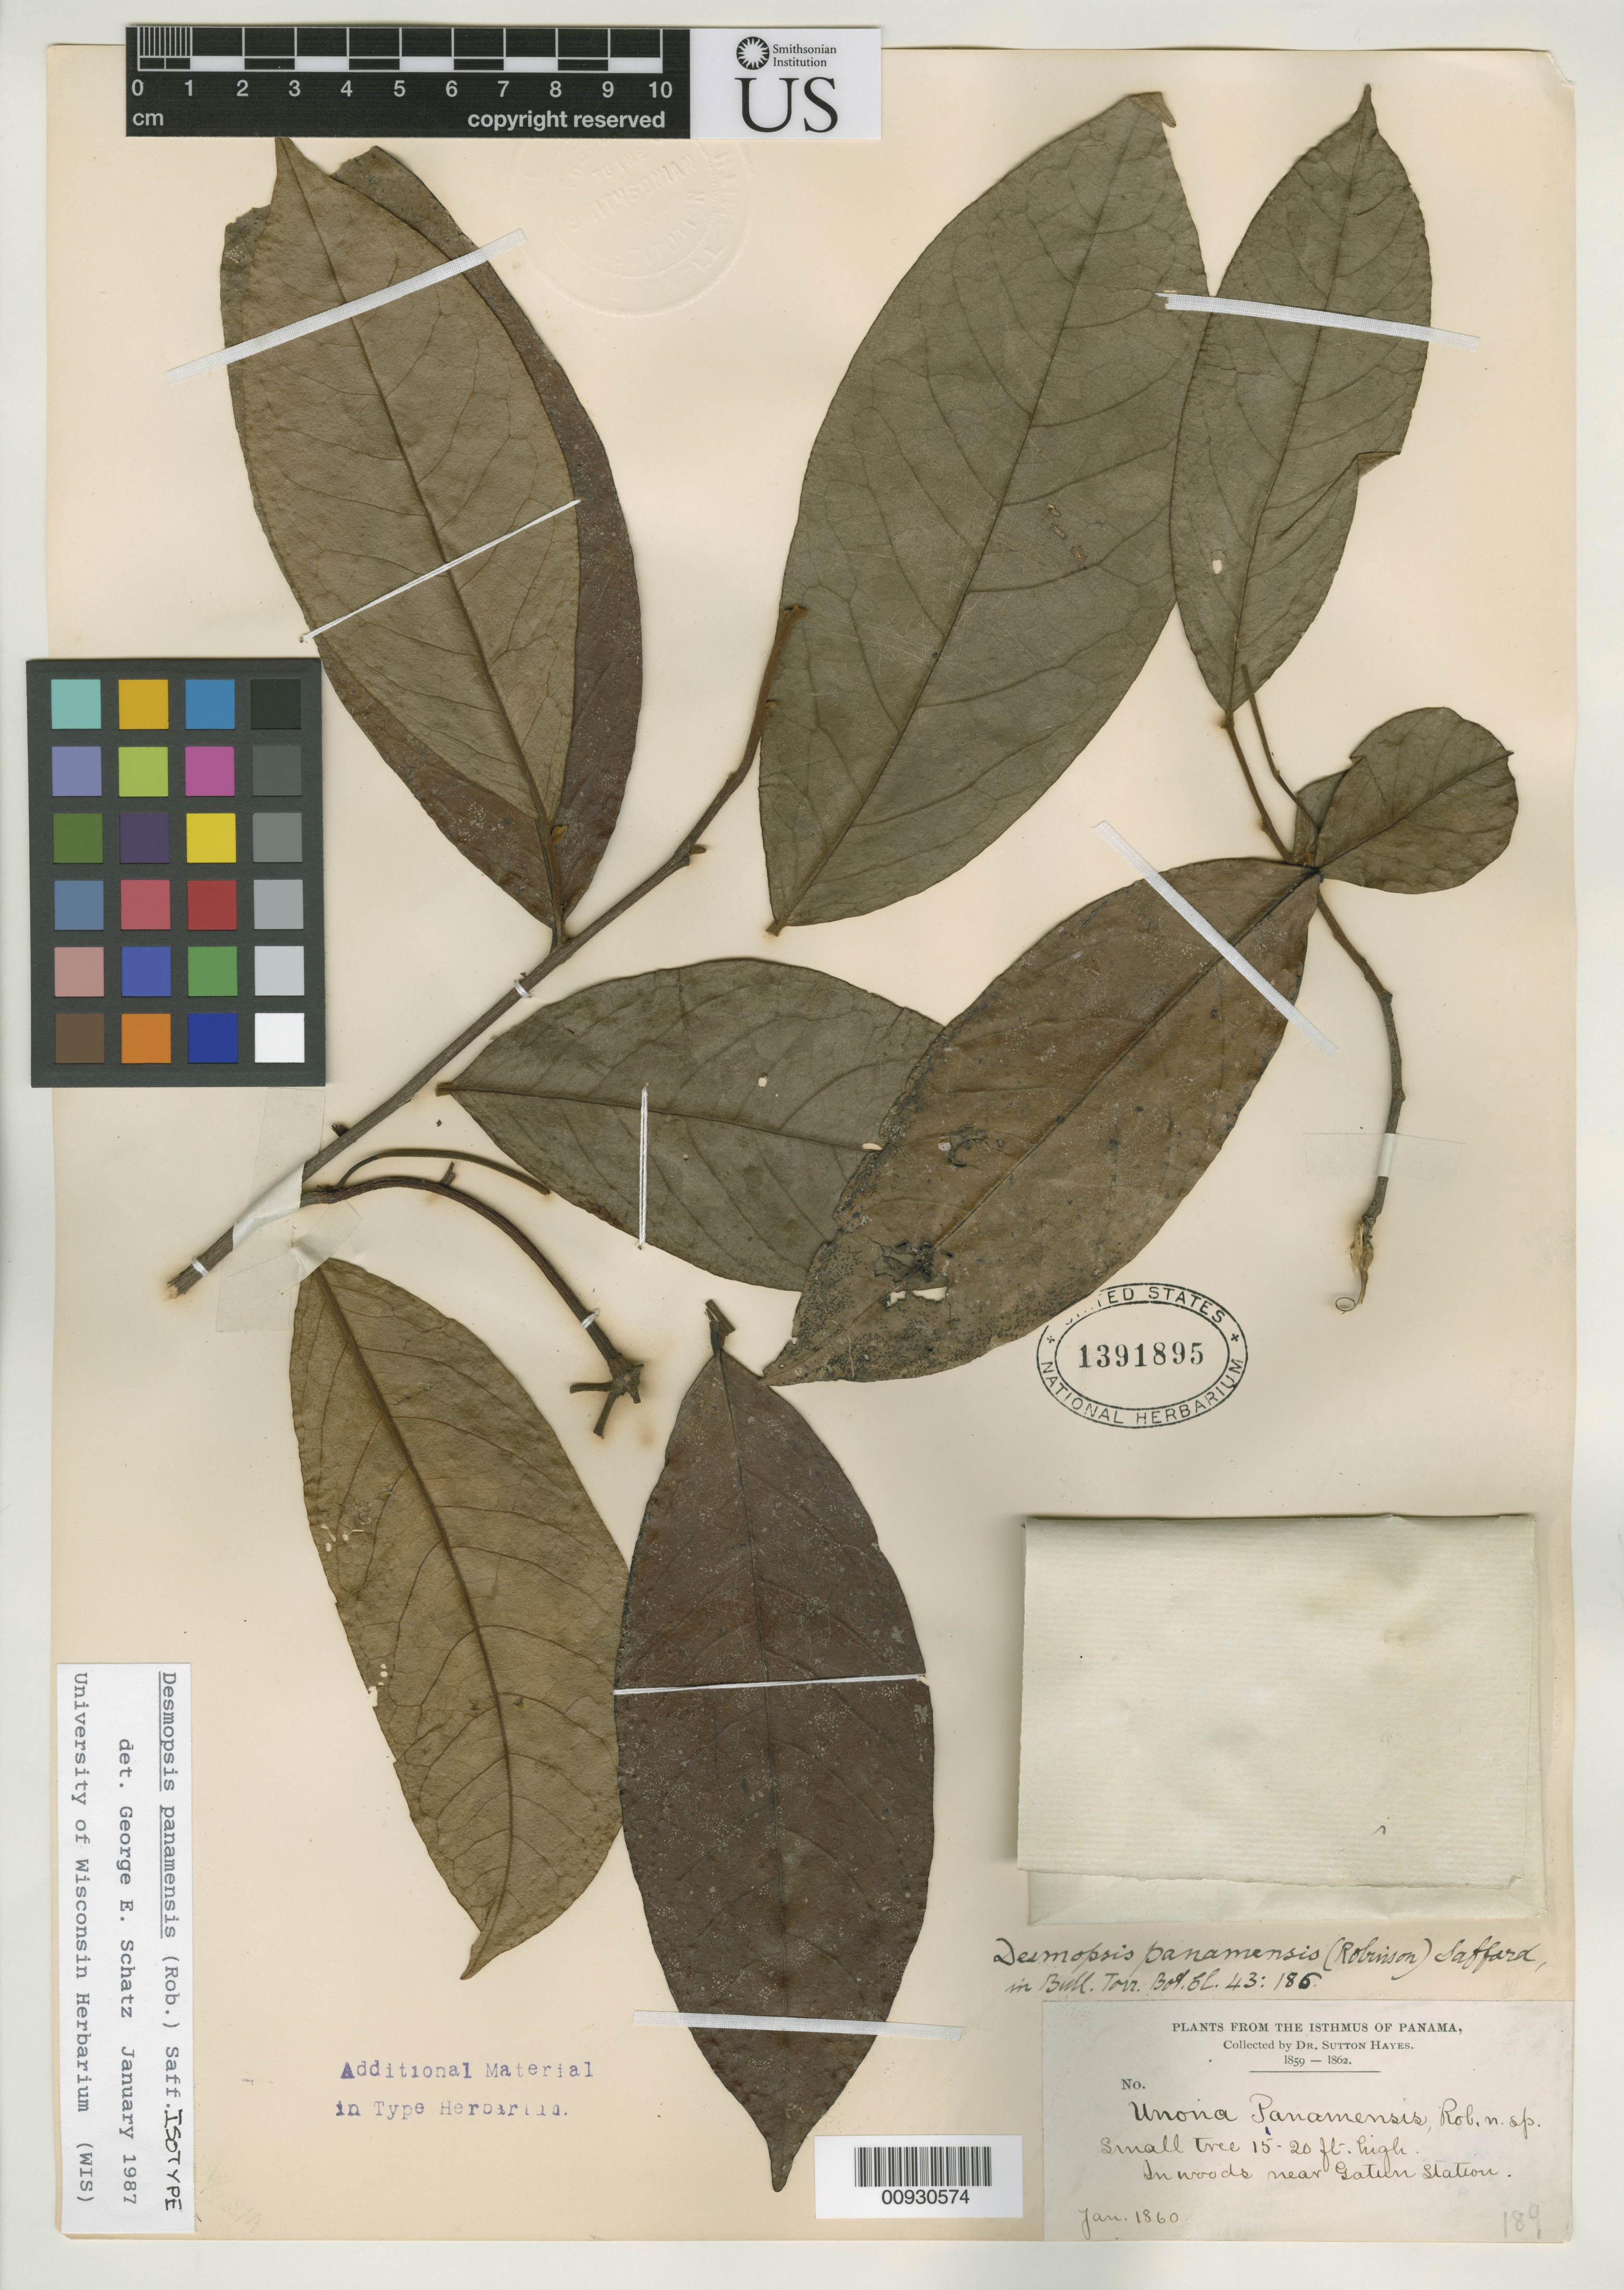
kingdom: Plantae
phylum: Tracheophyta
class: Magnoliopsida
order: Magnoliales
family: Annonaceae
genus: Unona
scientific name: Unona panamensis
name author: B.L. Rob.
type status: Isotype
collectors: S. Hayes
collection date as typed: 30 Jan 1860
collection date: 1860-01-30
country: Panama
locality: Near Gatun Station, Panama Railway.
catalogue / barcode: US 1391859